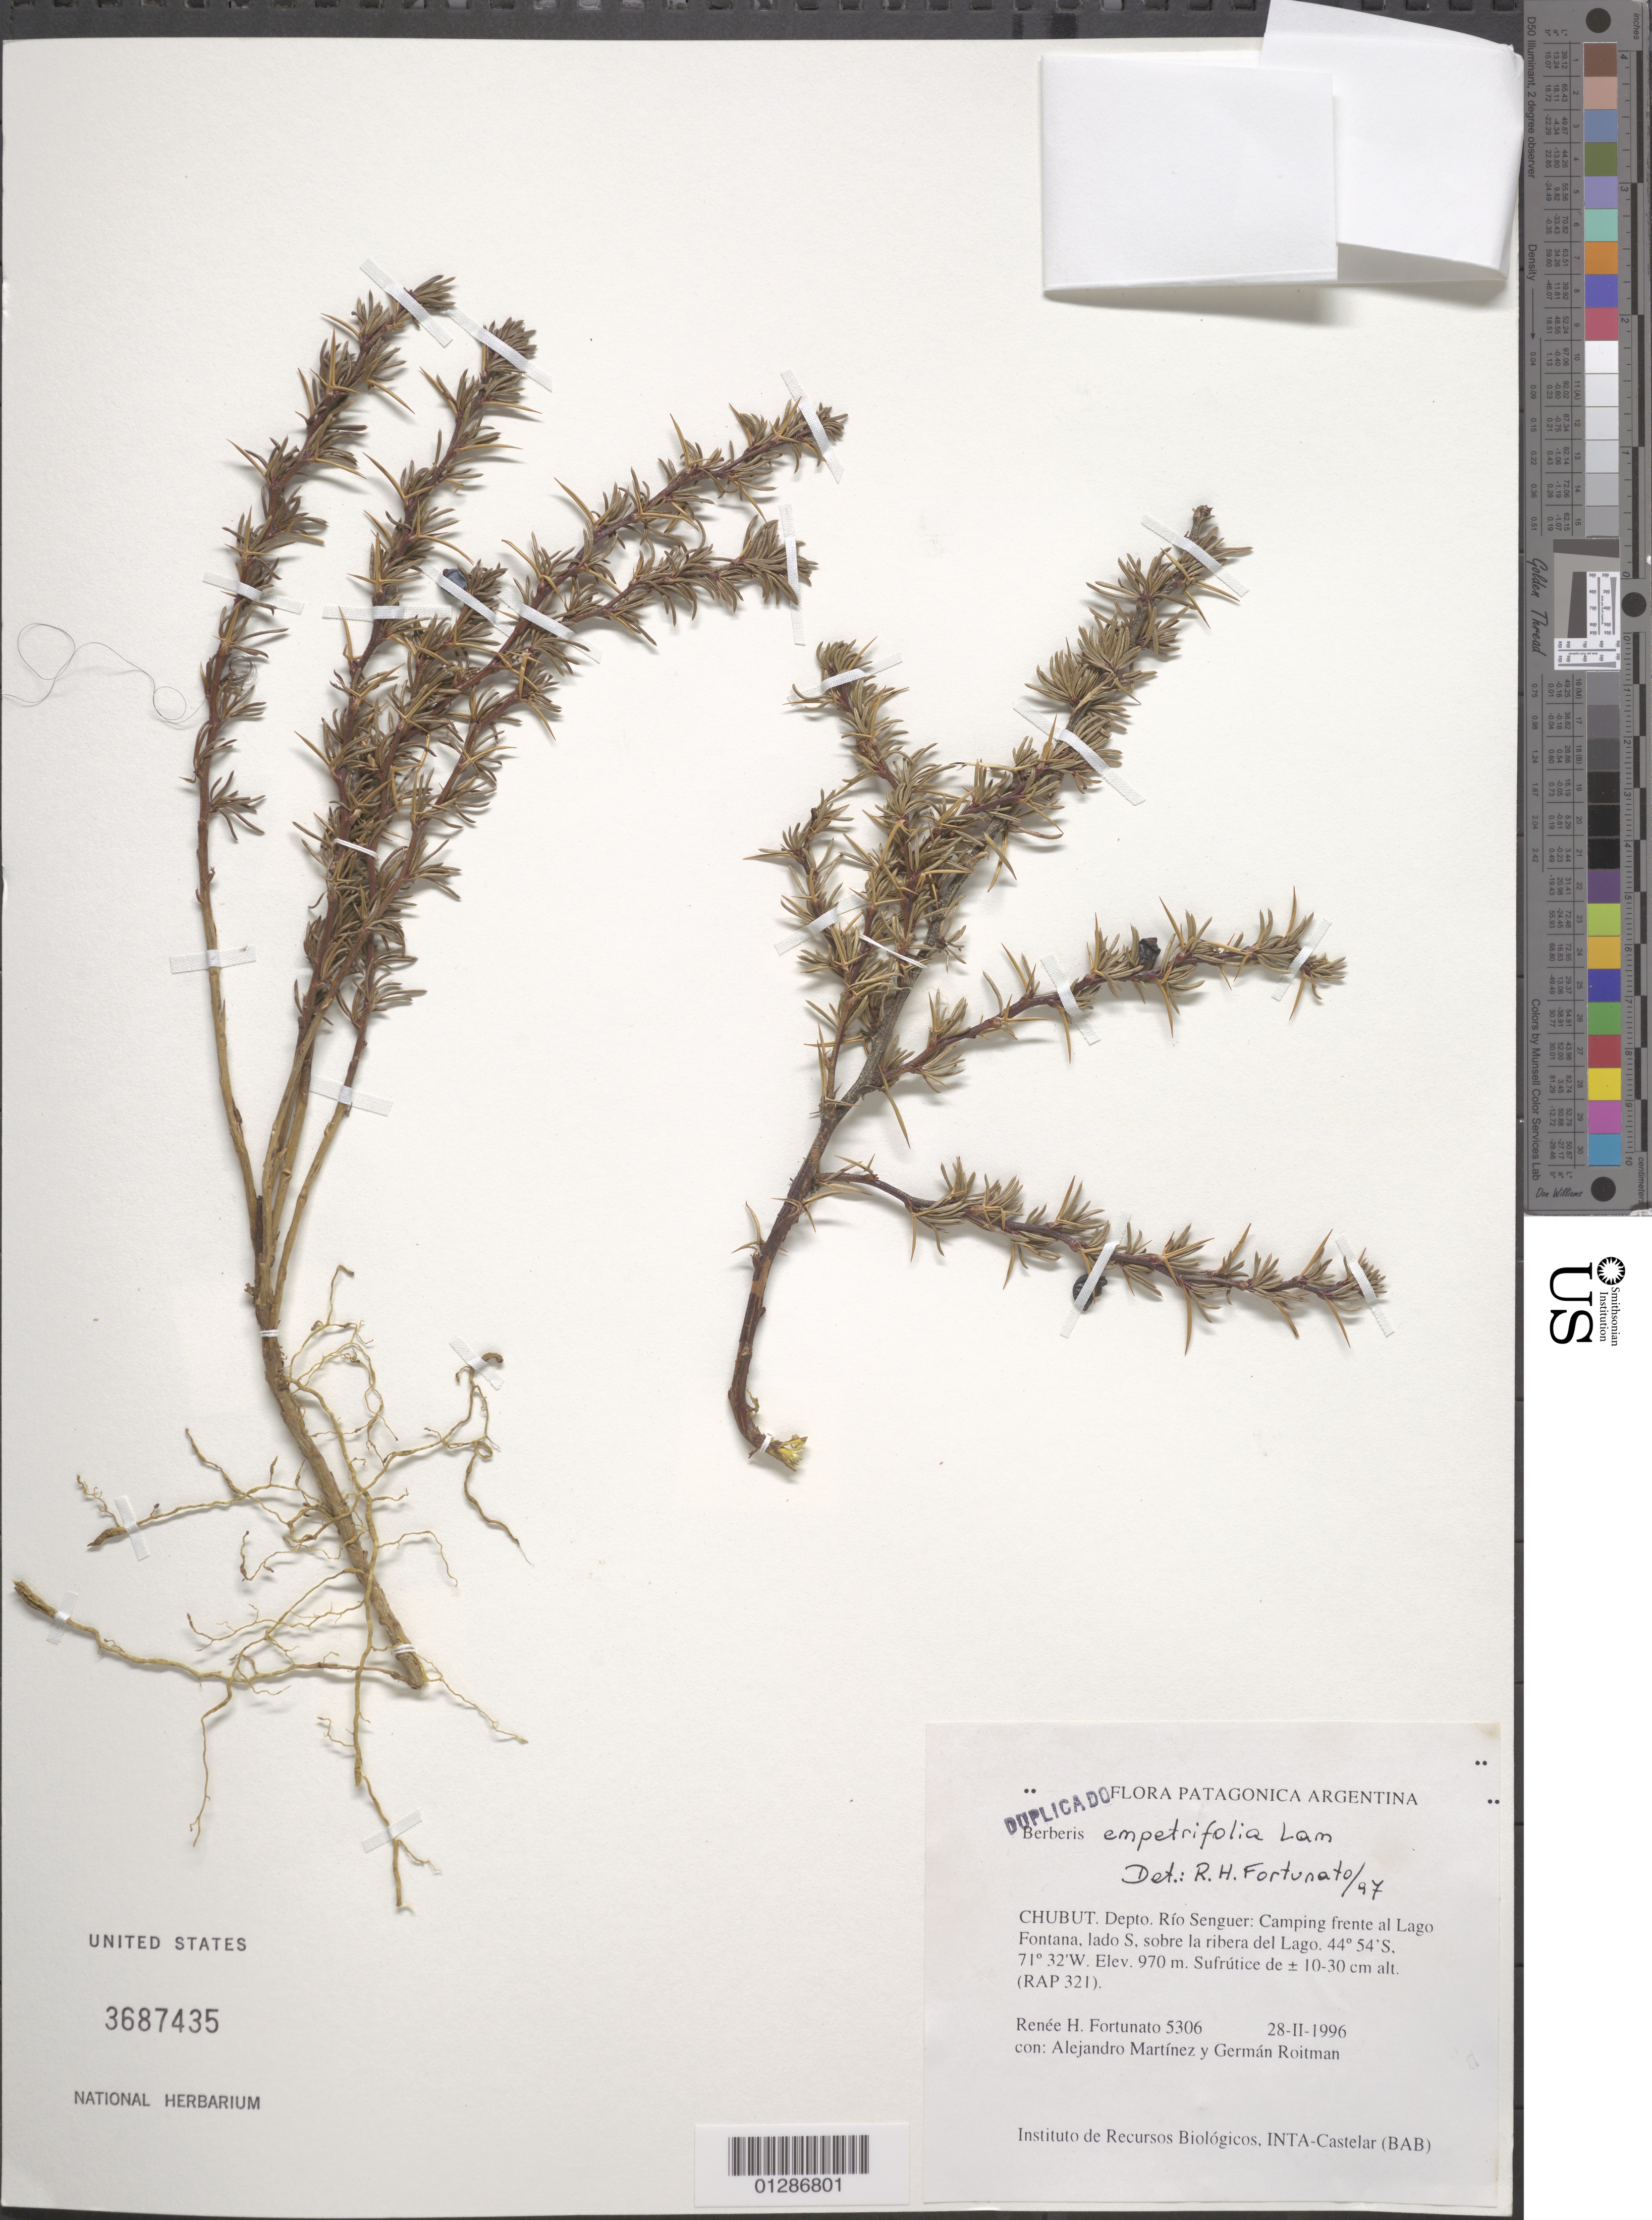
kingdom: Plantae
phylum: Tracheophyta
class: Magnoliopsida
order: Ranunculales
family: Berberidaceae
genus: Berberis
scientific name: Berberis empetrifolia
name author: Lam.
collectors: R. H. Fortunato, A. Martinez & G. Roitman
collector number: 5306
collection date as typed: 28 Feb 1996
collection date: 1996-02-28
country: Argentina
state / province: Chubut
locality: Depto. Rio Senguer: Camping frente al Lago Fontana, lado S, sobre la ribera del Lago.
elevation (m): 970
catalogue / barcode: US 3687435